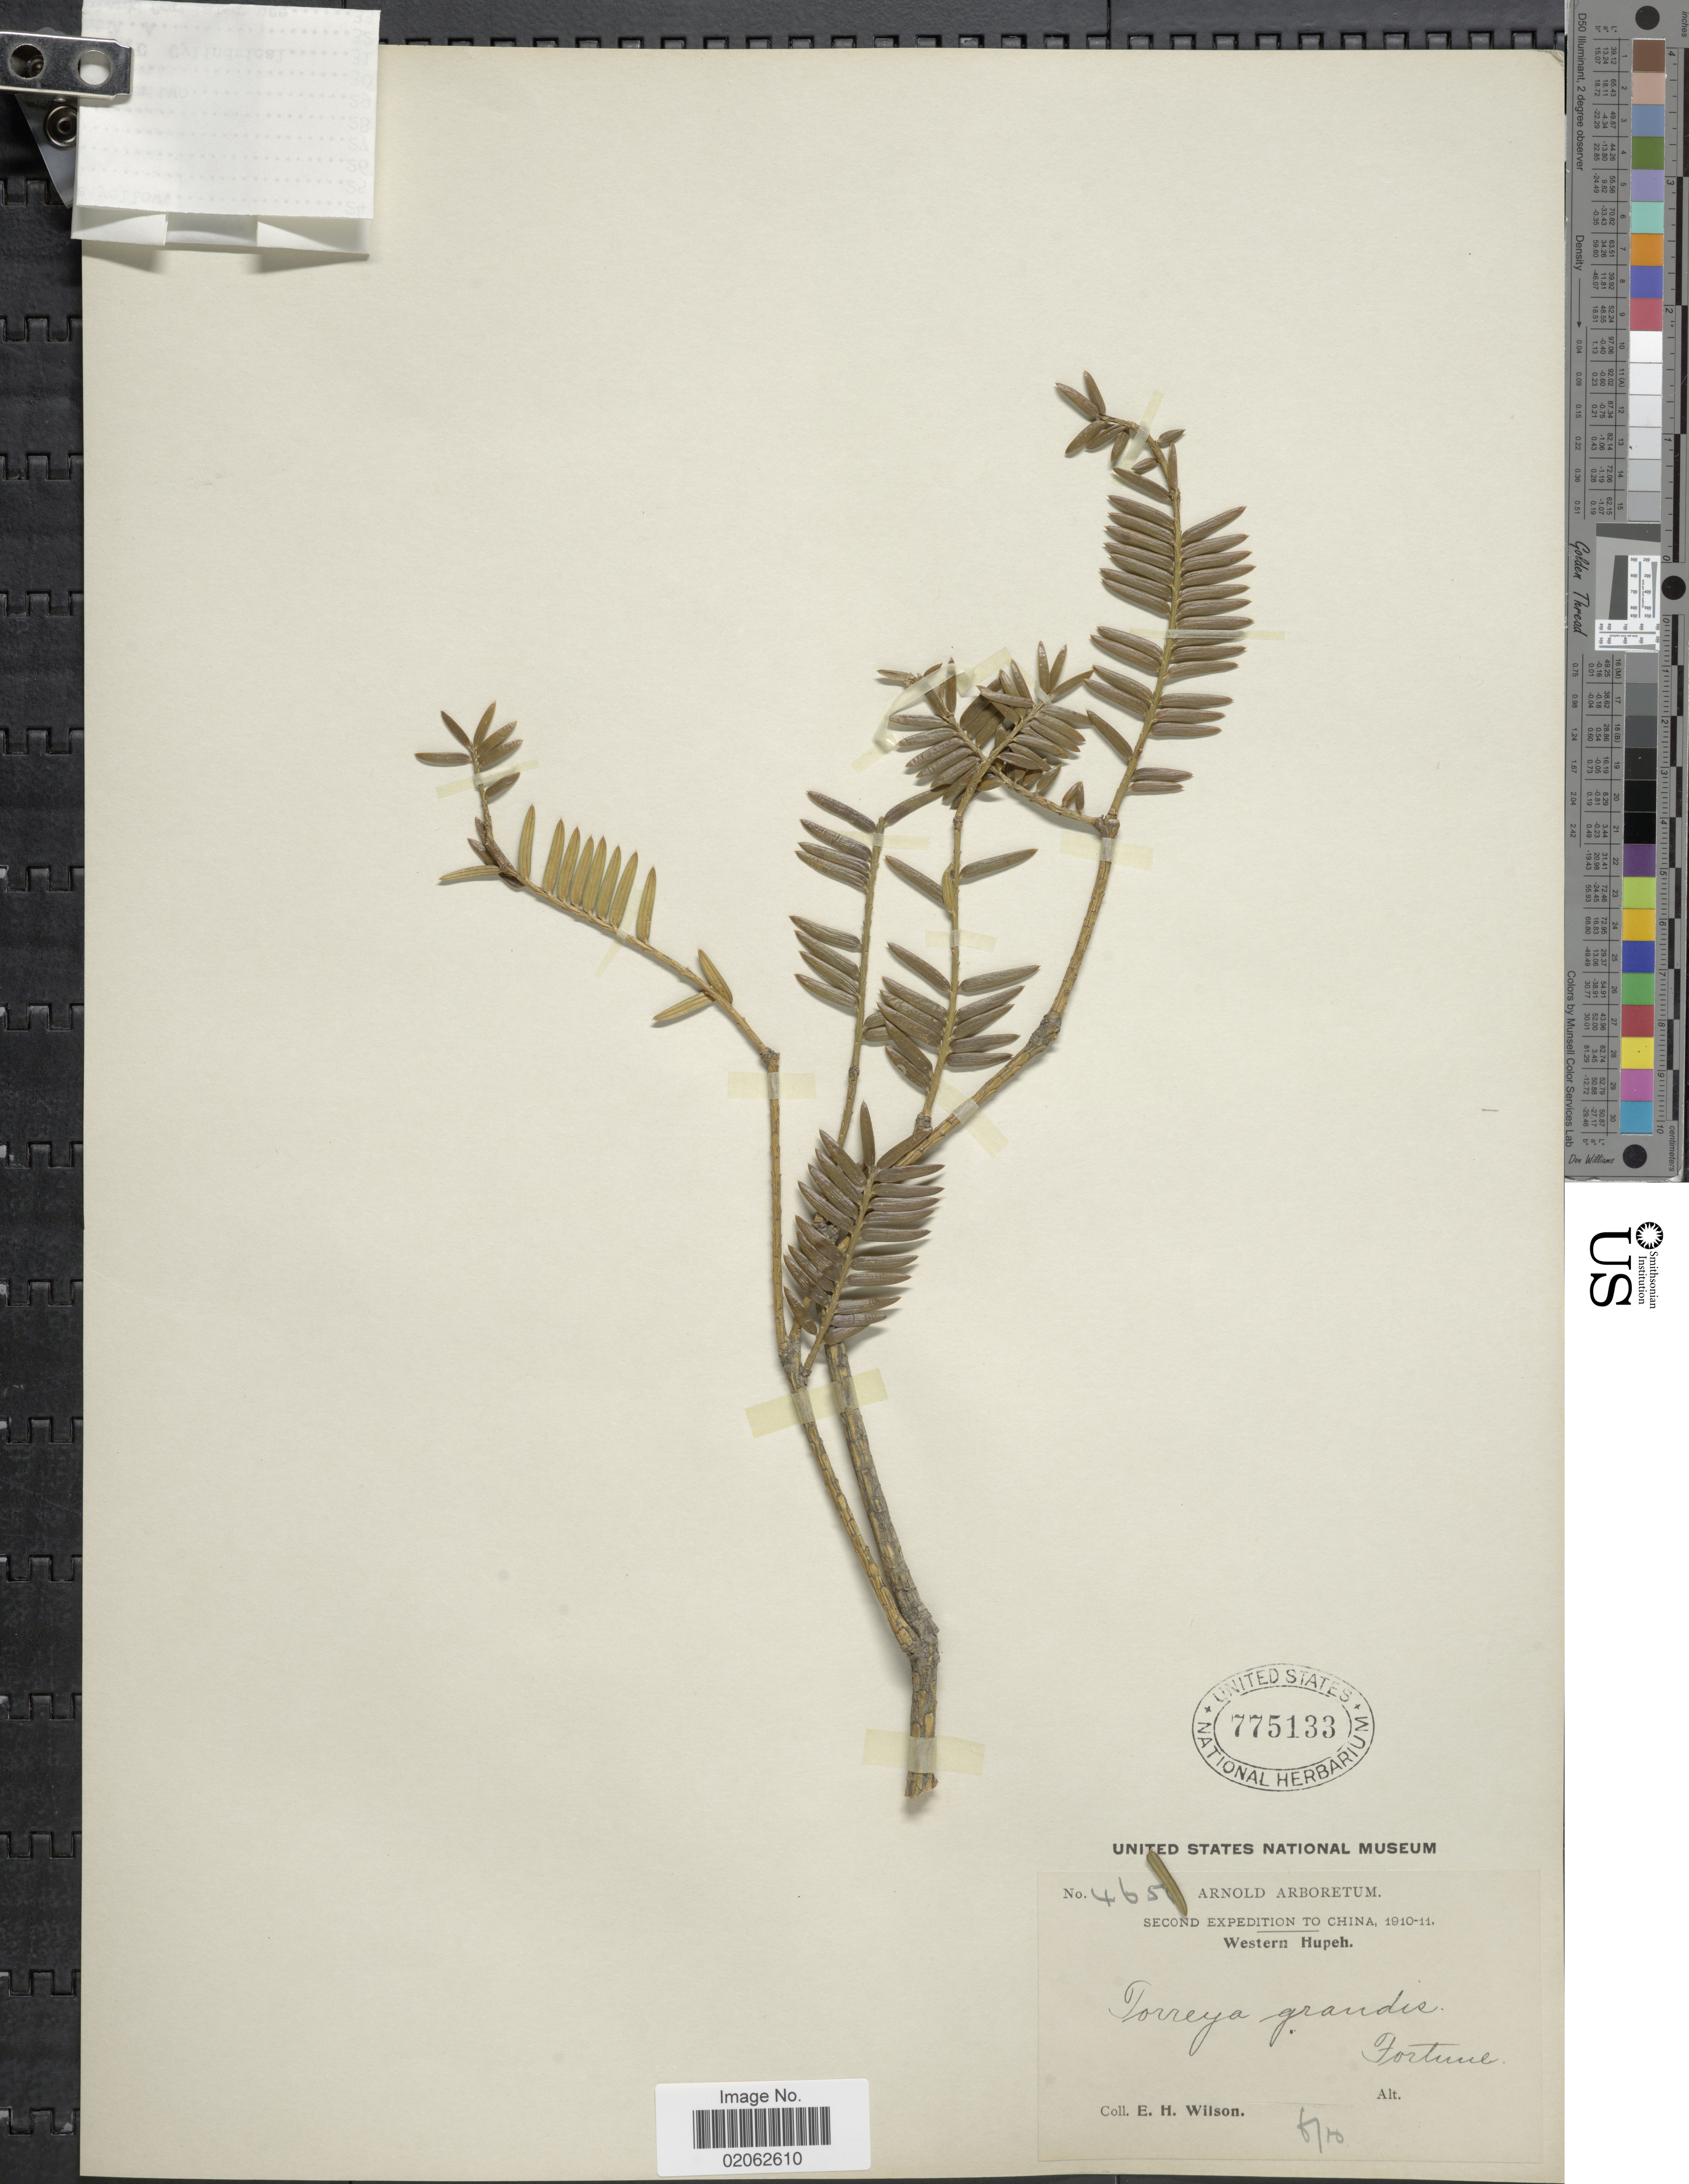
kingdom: Plantae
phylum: Tracheophyta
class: Pinopsida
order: Pinales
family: Taxaceae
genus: Torreya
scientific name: Torreya grandis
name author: Fortune ex Lindl.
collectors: E. Wilson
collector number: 465!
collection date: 1910-06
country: China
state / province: Hubei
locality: Western Hupeh. Fortune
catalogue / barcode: US 775133